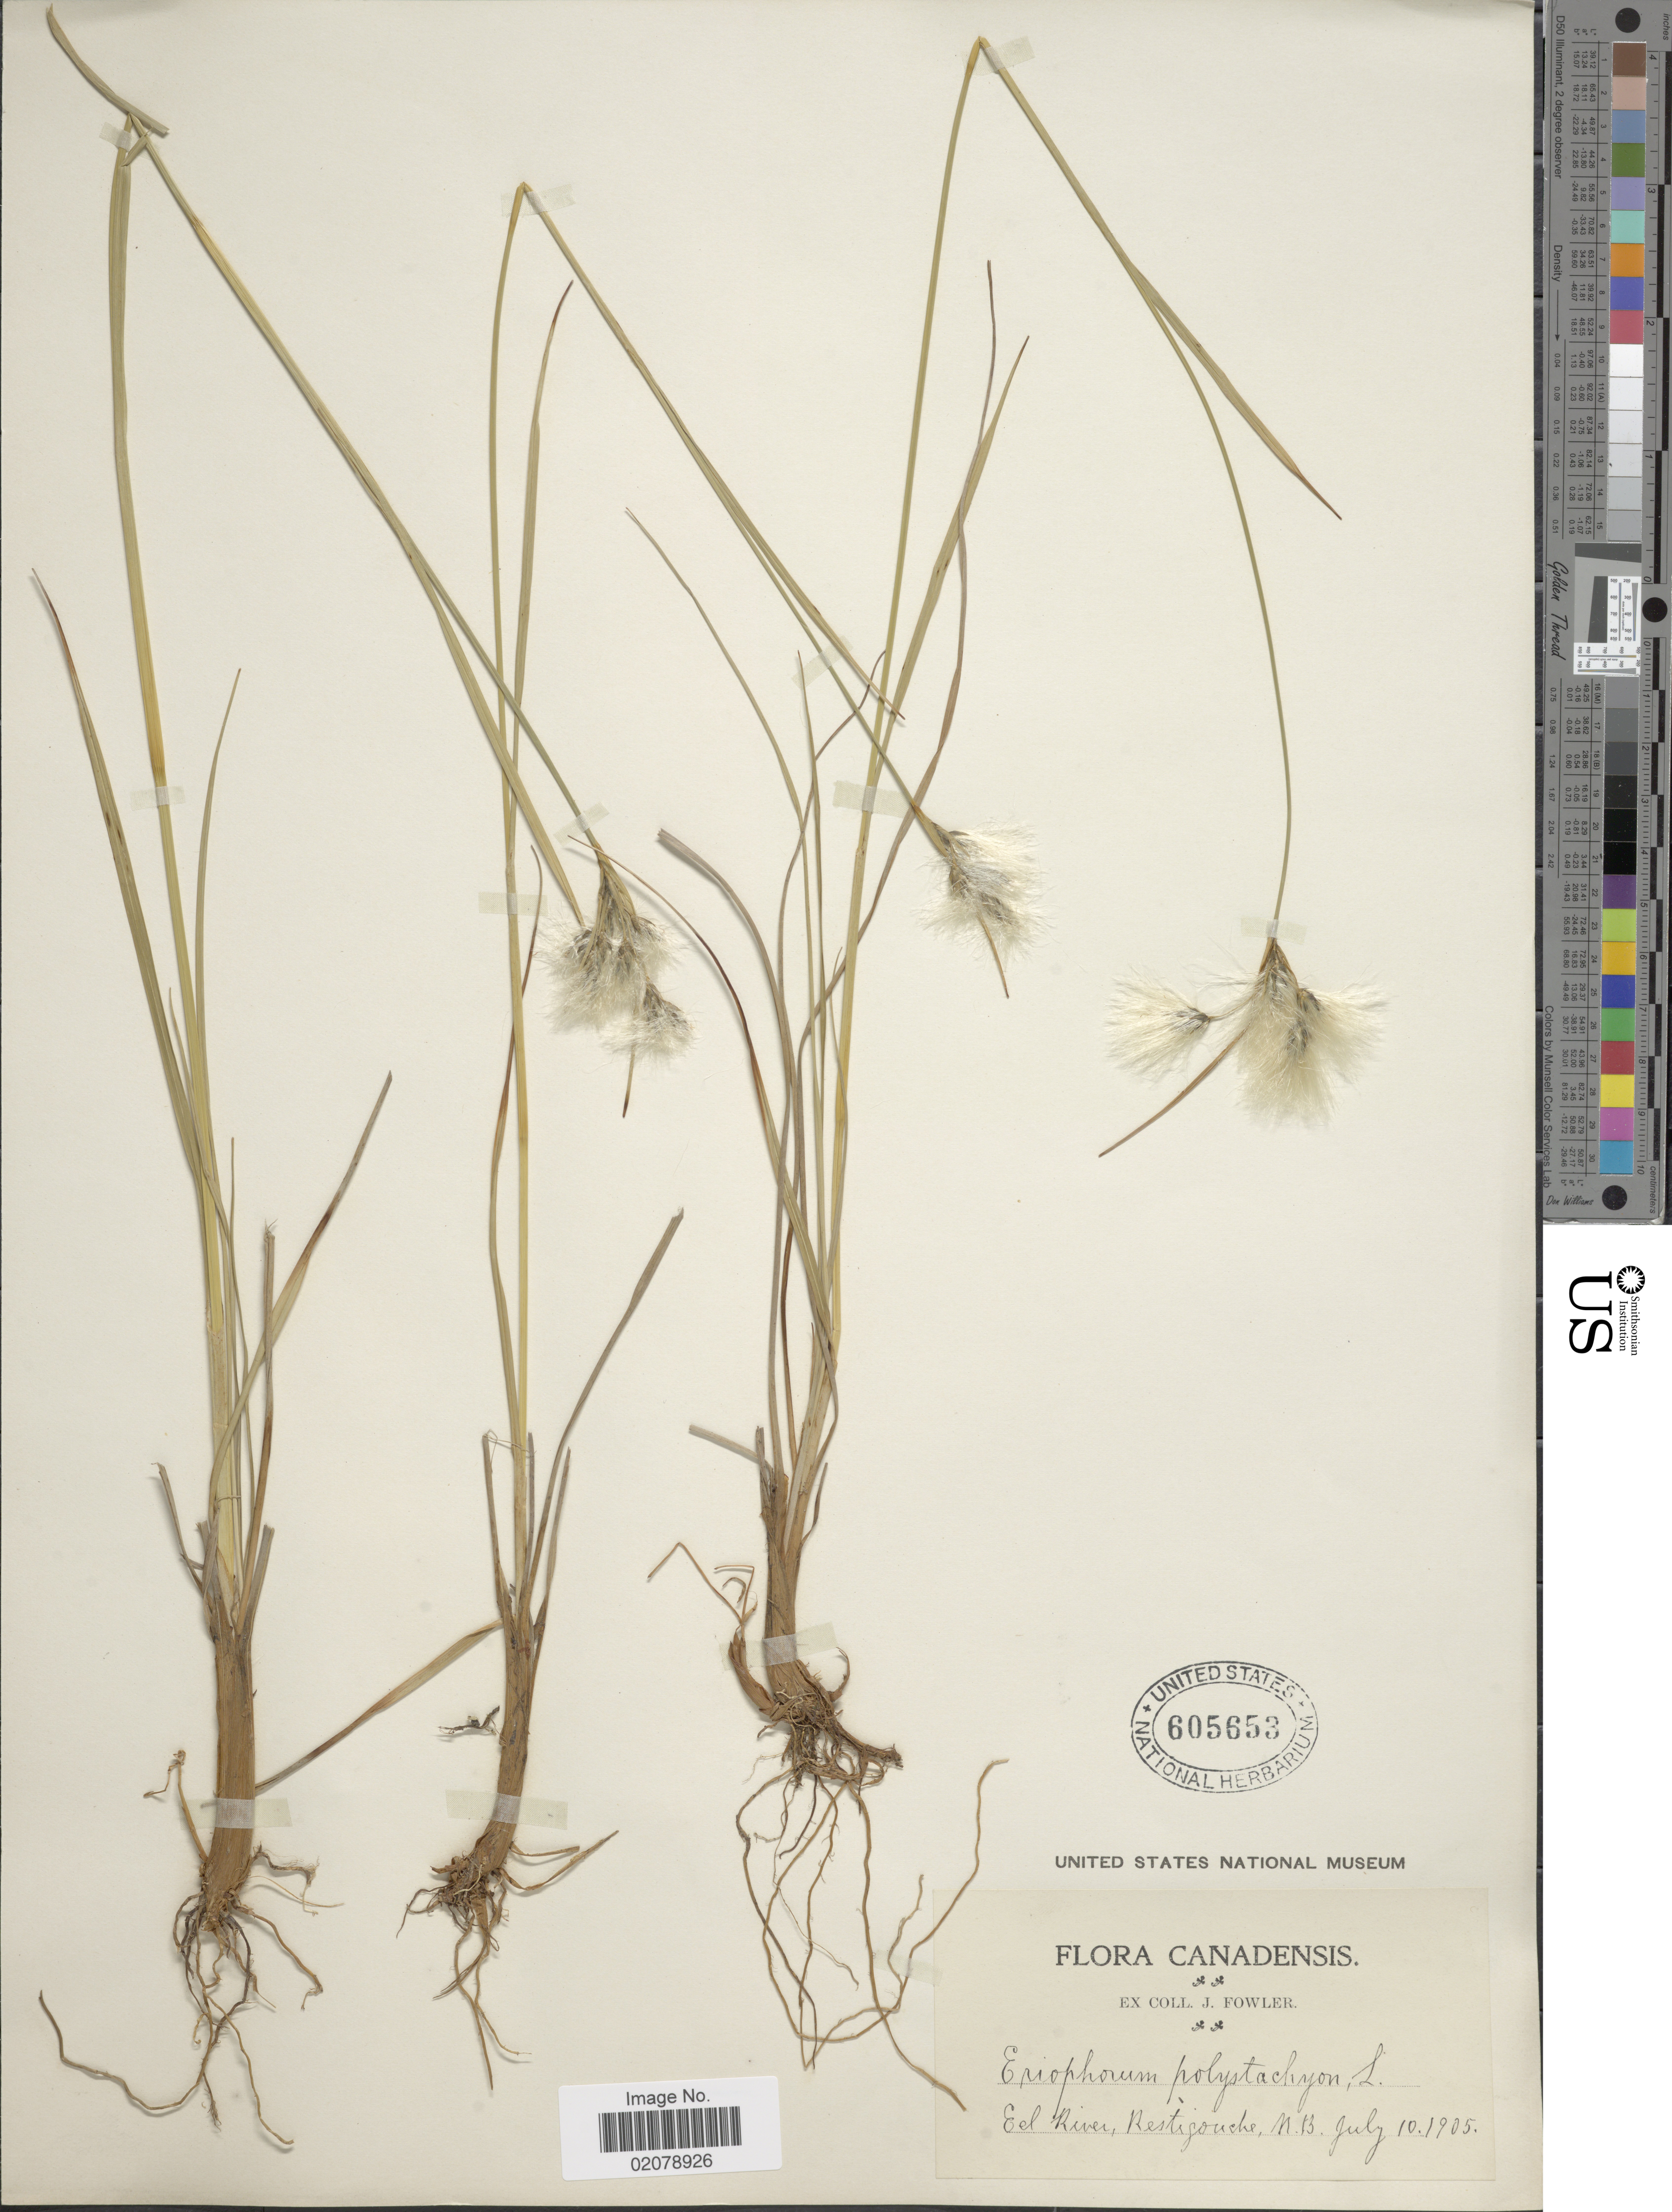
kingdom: Plantae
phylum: Tracheophyta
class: Liliopsida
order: Poales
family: Cyperaceae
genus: Eriophorum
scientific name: Eriophorum viridicarinatum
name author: (Englem.) Fernald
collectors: J. P. Fowler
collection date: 1905-07-10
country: Canada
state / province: New Brunswick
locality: Eel River, Restigouche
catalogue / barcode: US 605653